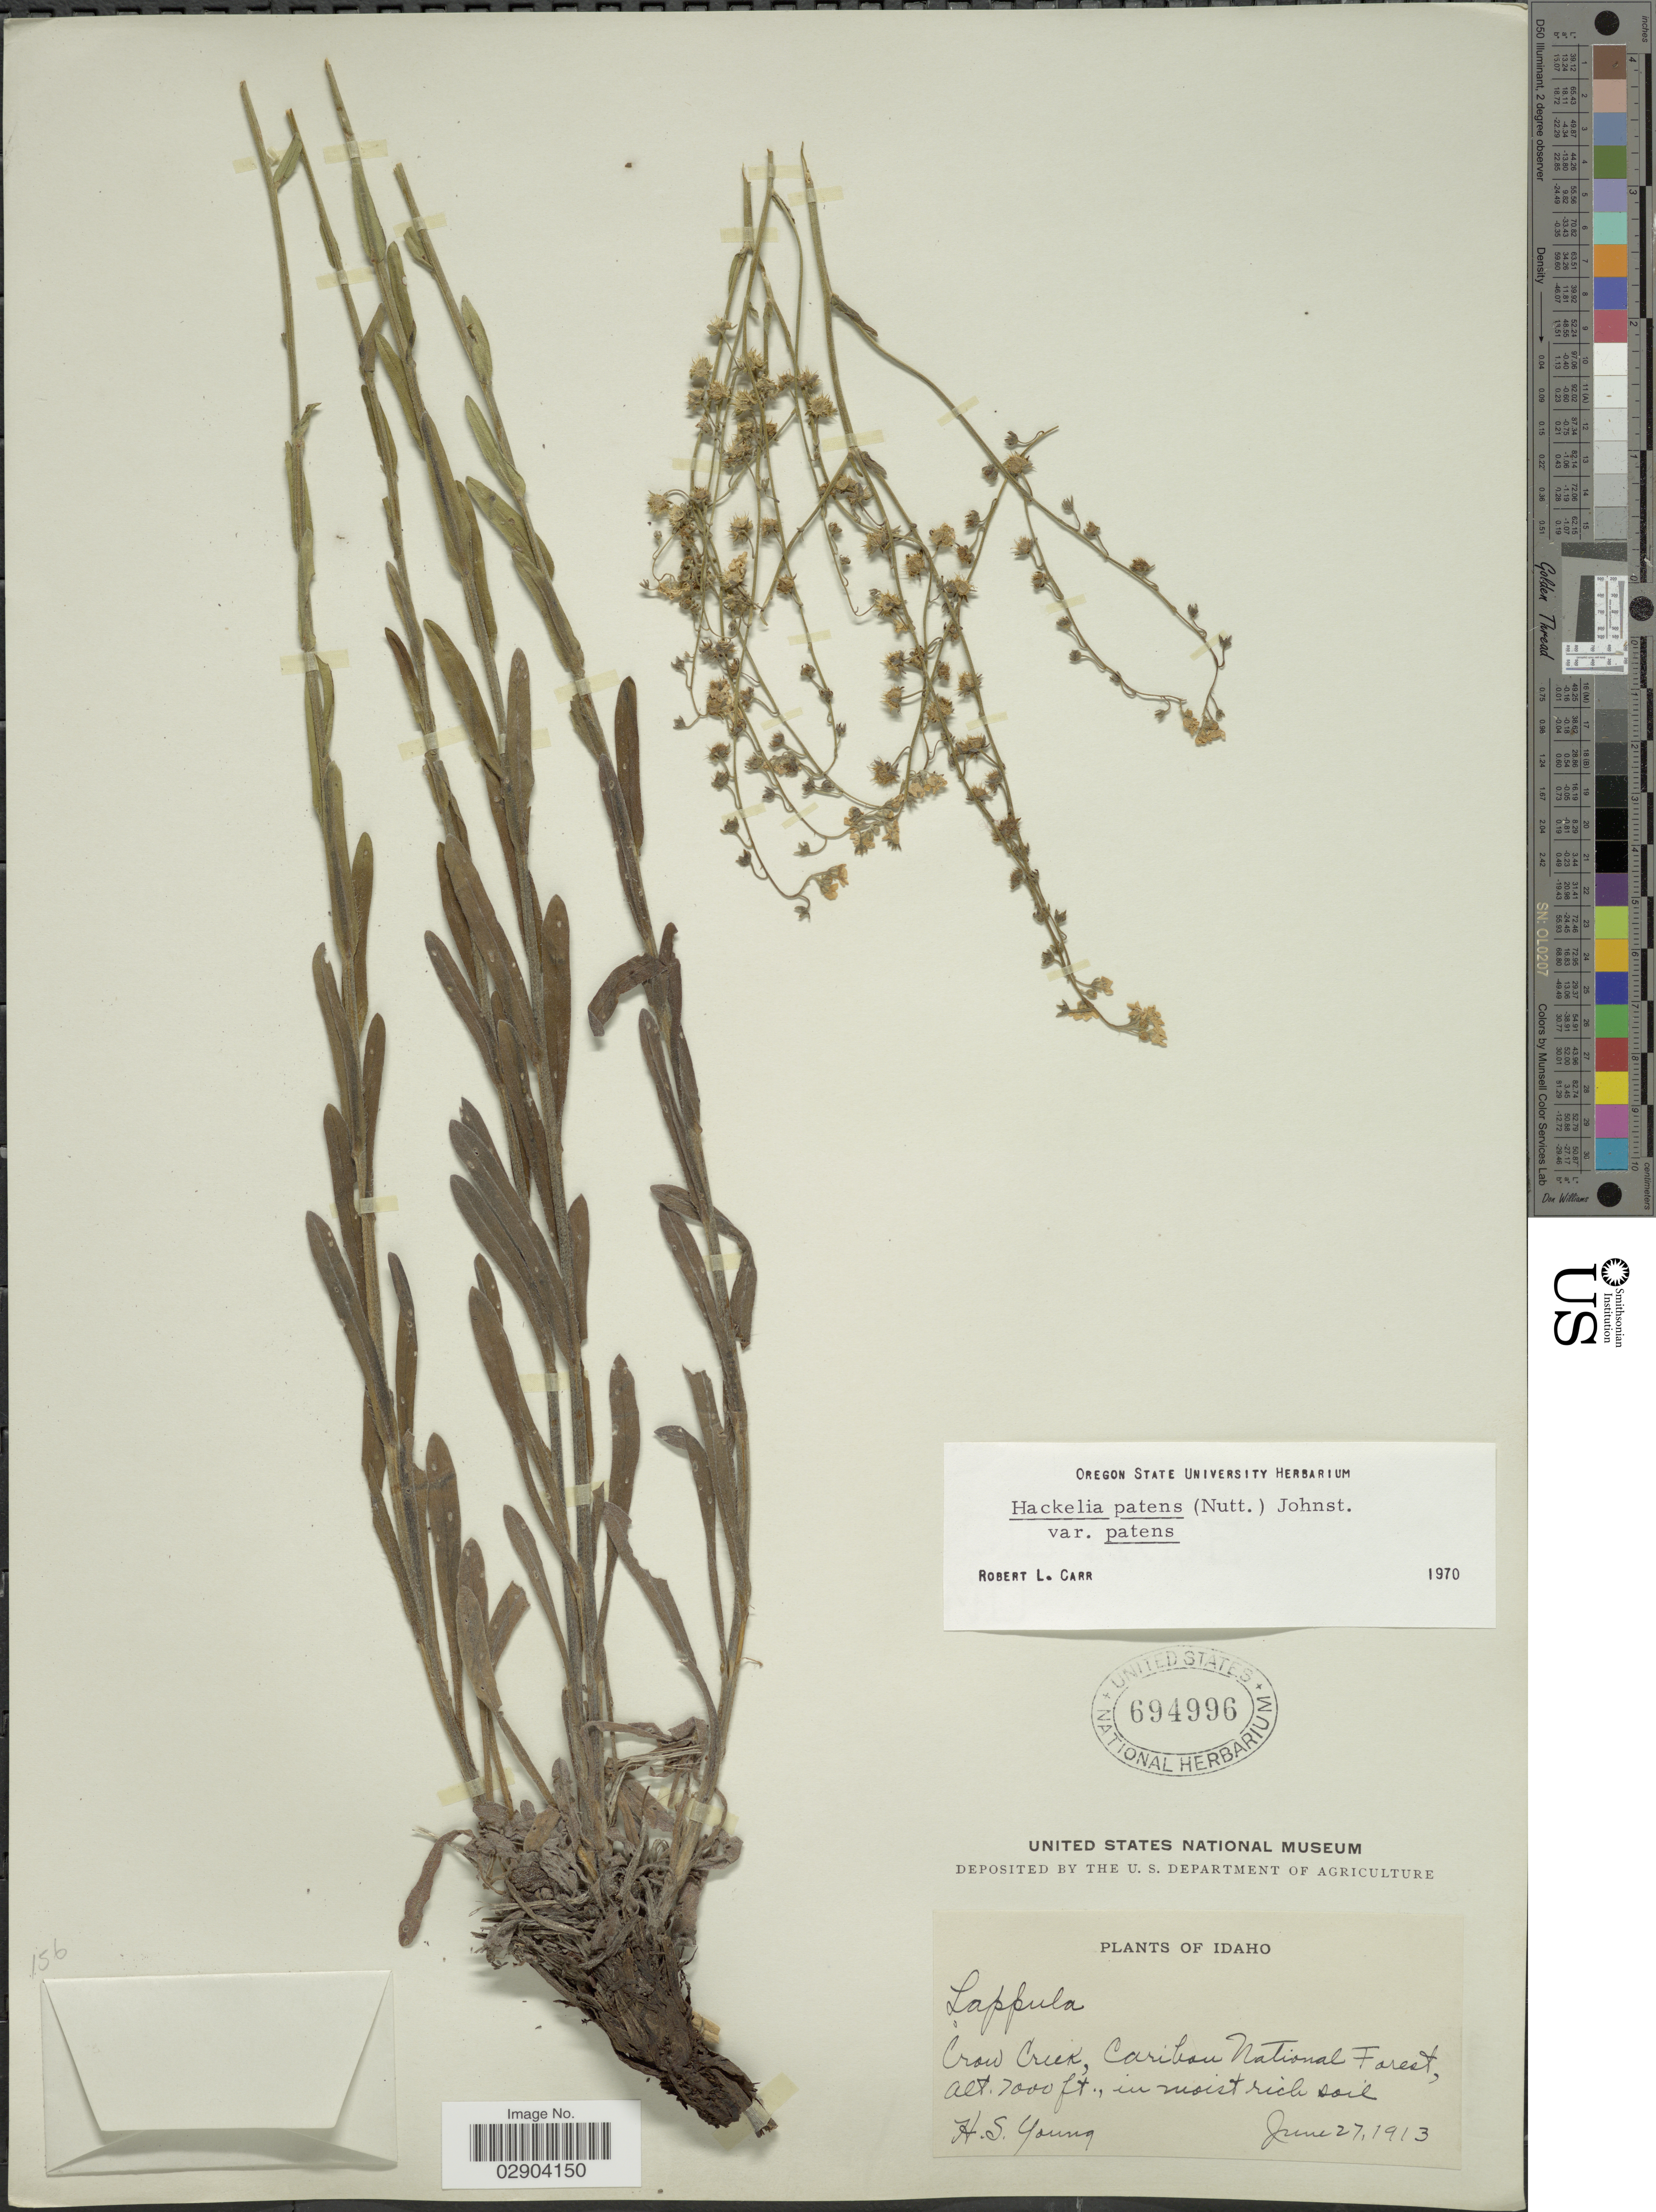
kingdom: Plantae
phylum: Tracheophyta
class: Magnoliopsida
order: Boraginales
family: Boraginaceae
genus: Hackelia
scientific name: Hackelia patens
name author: I.M. Johnst.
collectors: H. Young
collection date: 1913-06-27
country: United States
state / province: Idaho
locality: Crow Creek, Caribau National Forest.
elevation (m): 2134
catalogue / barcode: US 694996